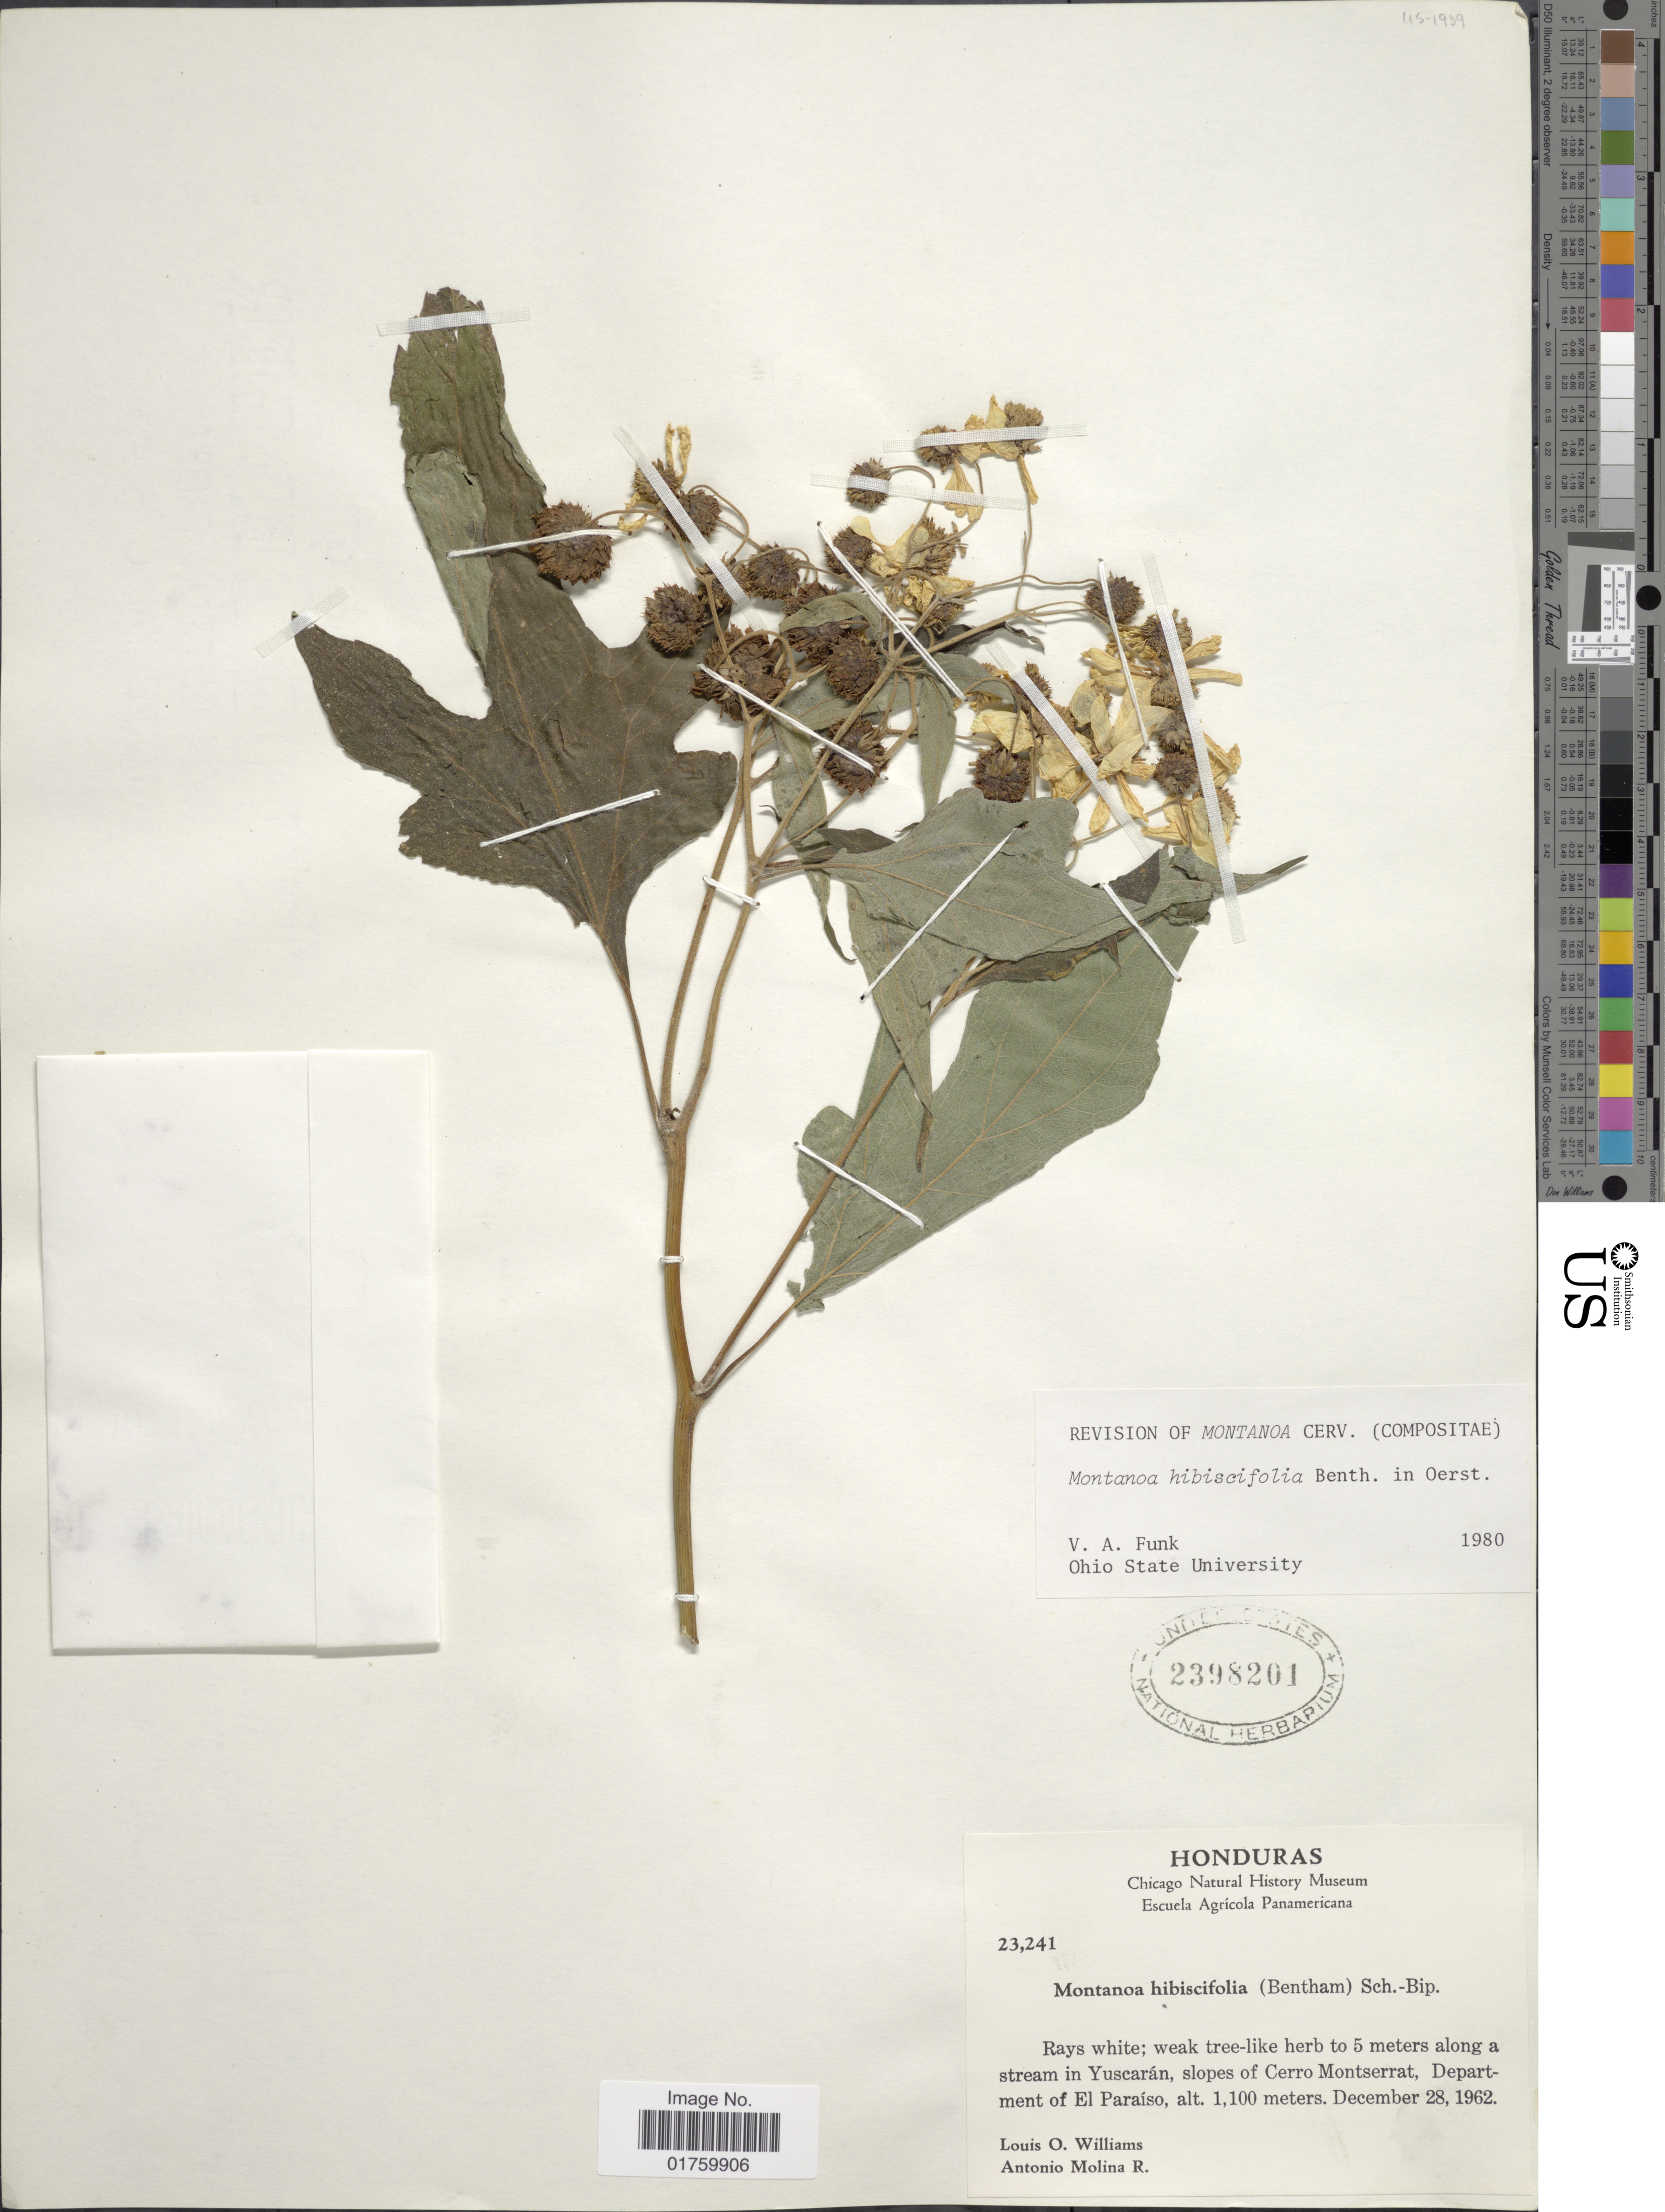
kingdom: Plantae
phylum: Tracheophyta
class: Magnoliopsida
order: Asterales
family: Asteraceae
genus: Montanoa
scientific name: Montanoa hibiscifolia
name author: Benth.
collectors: L. O. Williams & A. Molina R.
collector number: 23241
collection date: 1962-12-28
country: Honduras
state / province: El Paraíso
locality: Week tree-like herb to 5 meters along a stream in Yuscaran, slopes of Cerro Montserrat.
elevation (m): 1100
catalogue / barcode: US 2398201